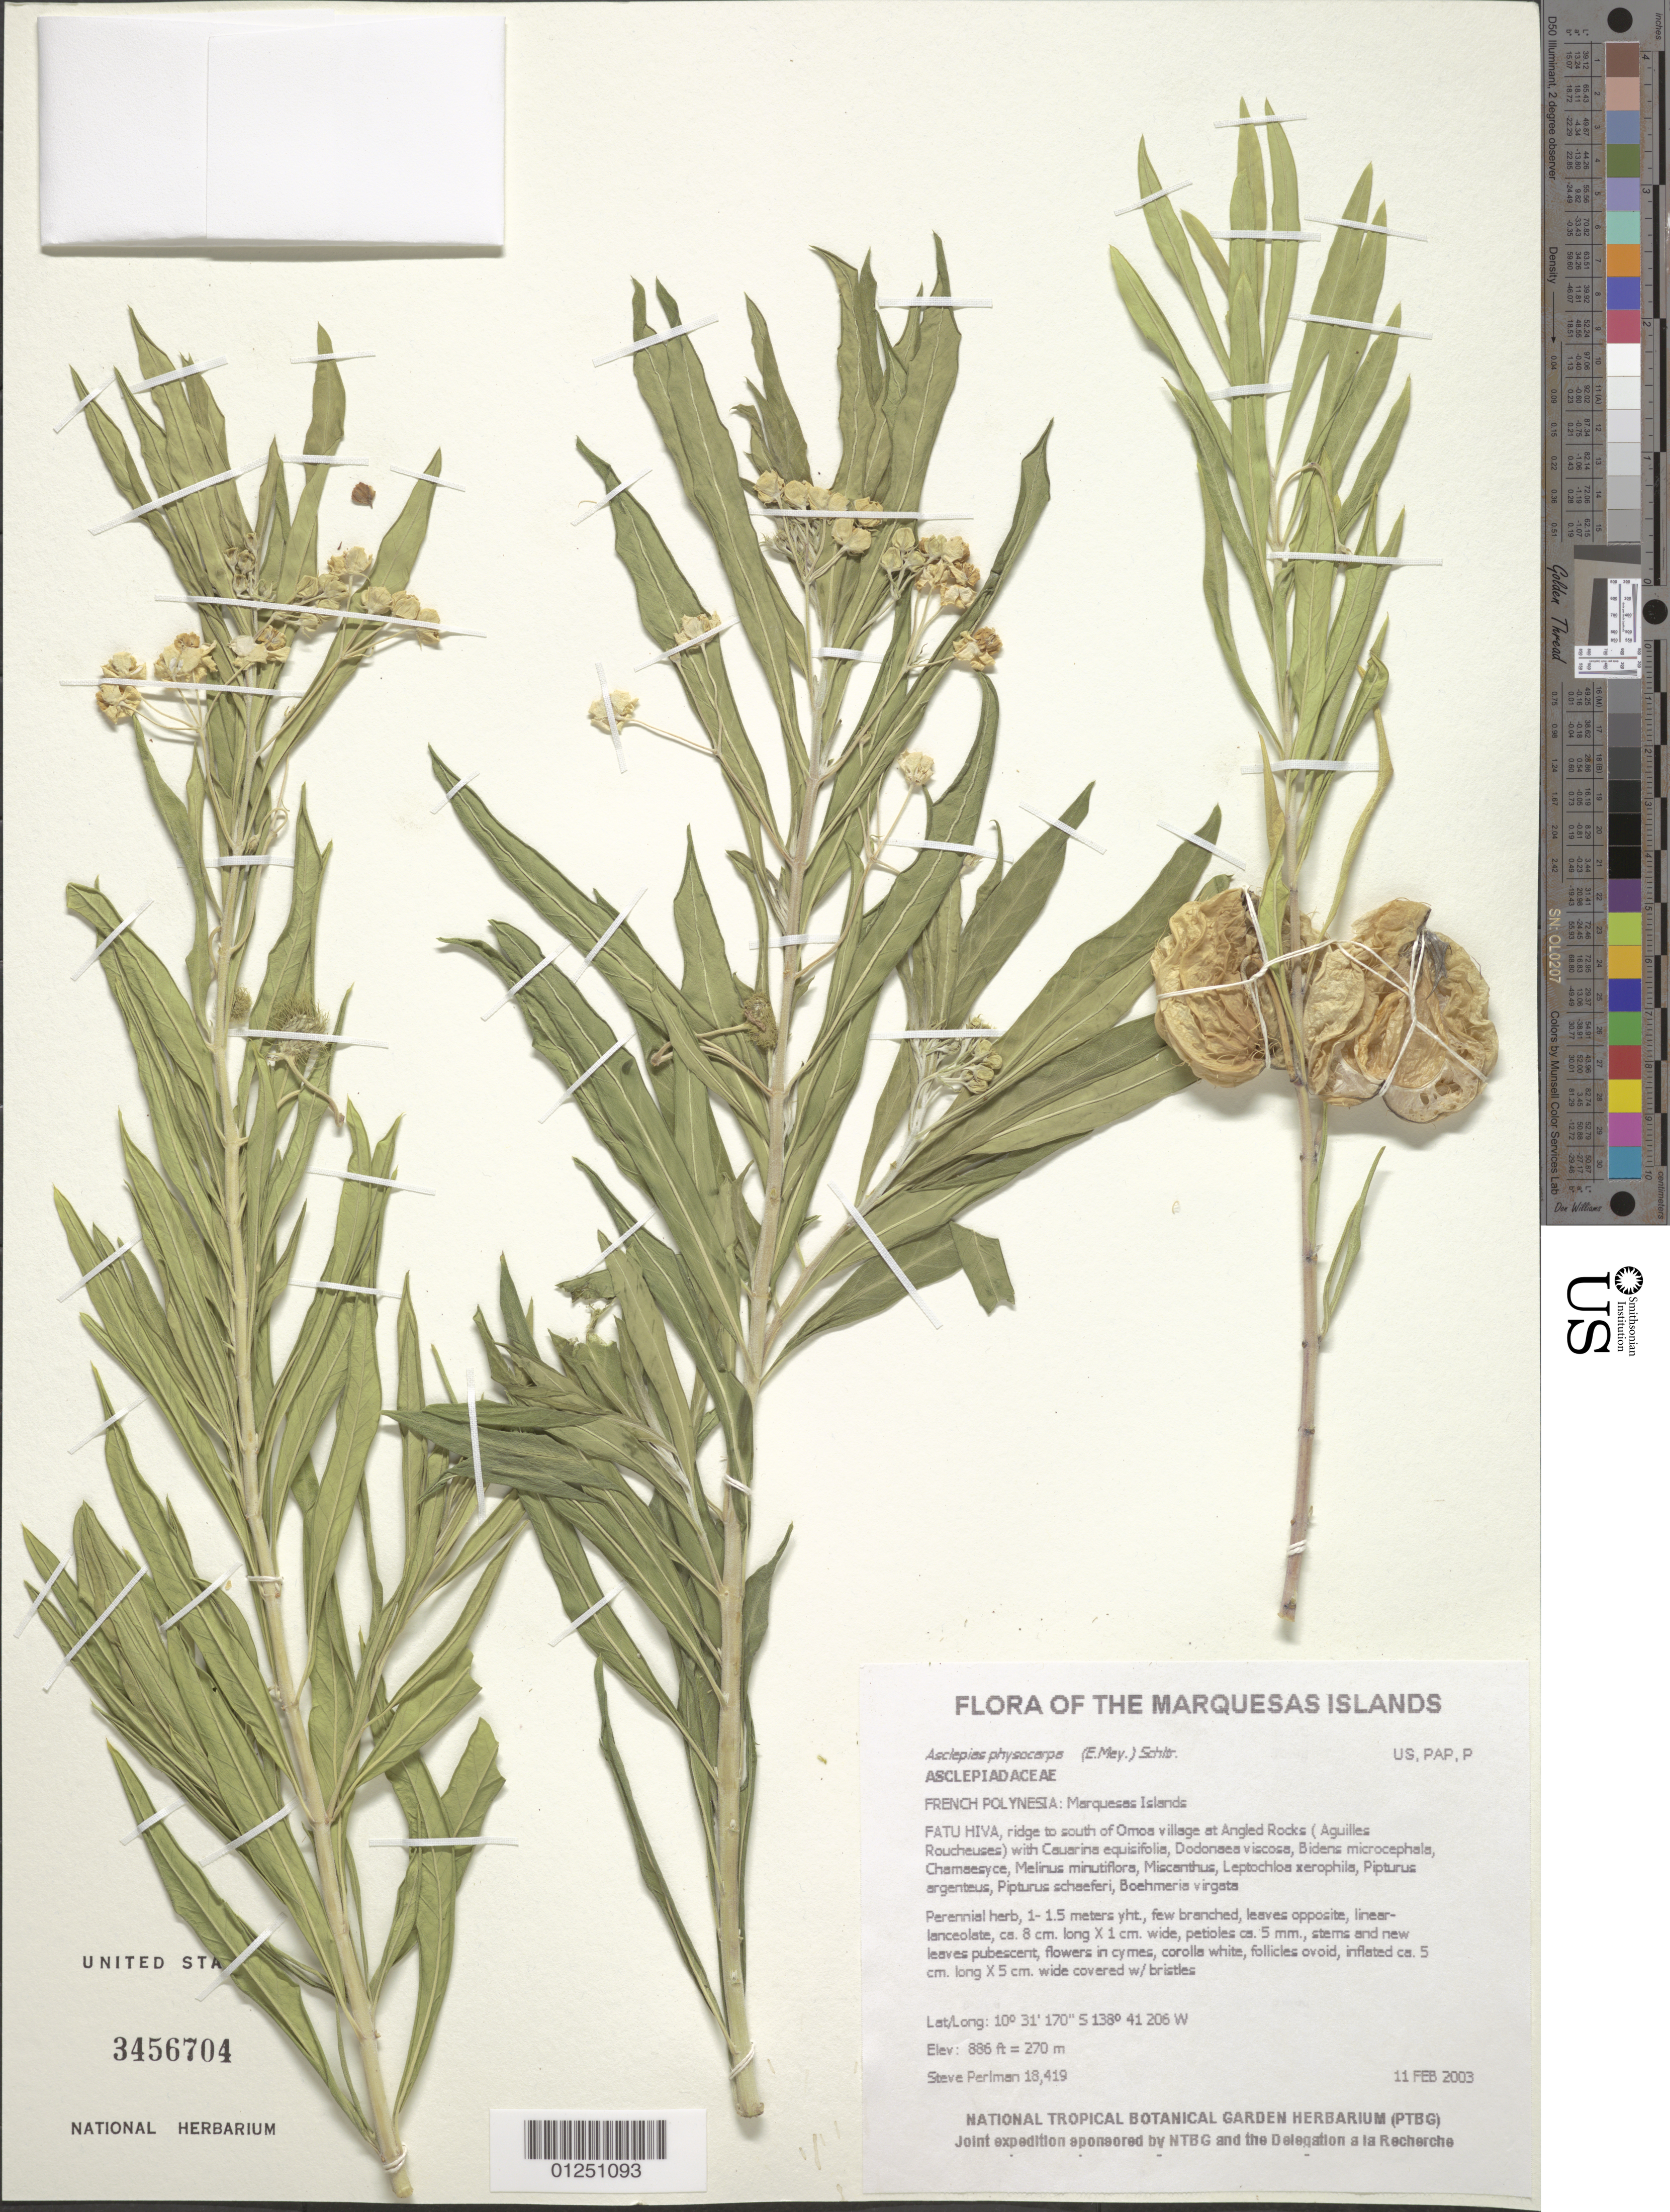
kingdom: Plantae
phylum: Tracheophyta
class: Magnoliopsida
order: Gentianales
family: Apocynaceae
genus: Asclepias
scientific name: Asclepias physocarpa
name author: (E. Mey.) Schltr.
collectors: S. P. Perlman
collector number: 18419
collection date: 2003-02-11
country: French Polynesia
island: Fatu Hiva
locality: Ridge to south of Omoa village at Angled Rocks ( Aguilles Roucheuses)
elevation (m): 270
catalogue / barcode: US 3456704